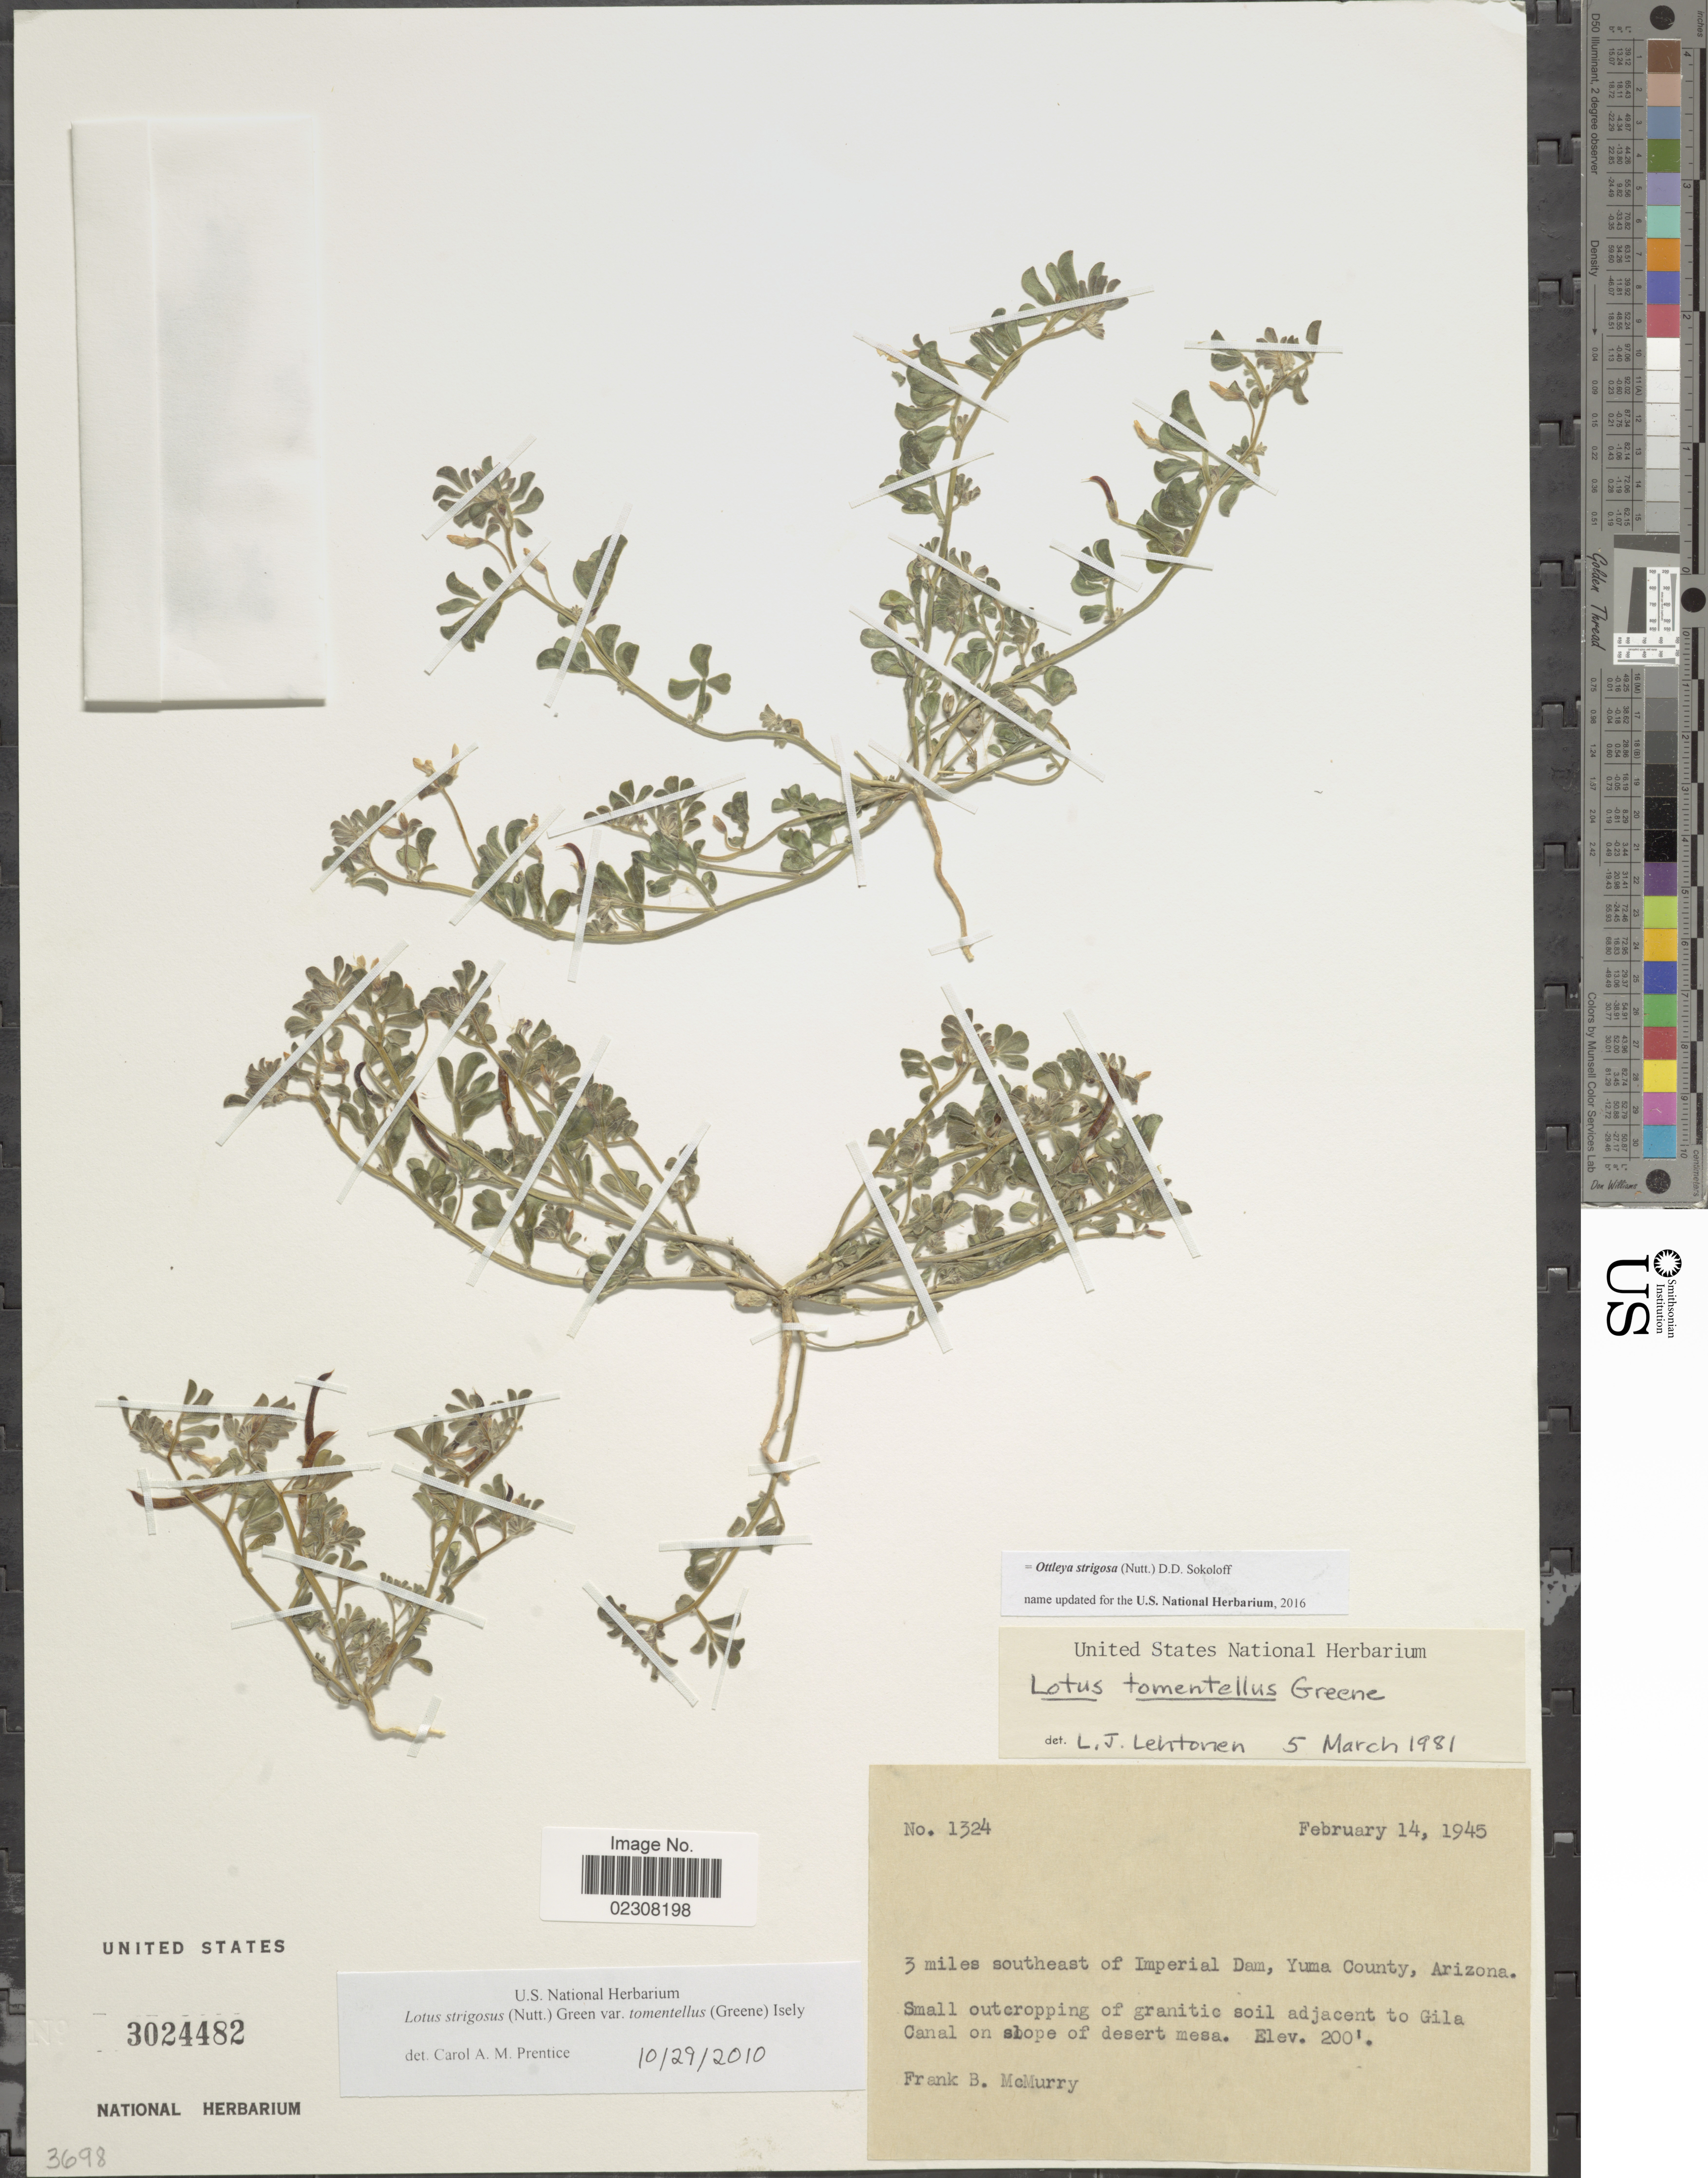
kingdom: Plantae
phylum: Tracheophyta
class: Magnoliopsida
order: Fabales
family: Fabaceae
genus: Ottleya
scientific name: Ottleya strigosa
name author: (Nutt.) D.D. Sokoloff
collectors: F. B. McMurry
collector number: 1324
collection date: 1945-02-14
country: United States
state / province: Arizona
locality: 3 miles southeast of Imperial Dam, Yuma County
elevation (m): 61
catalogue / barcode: US 3024482